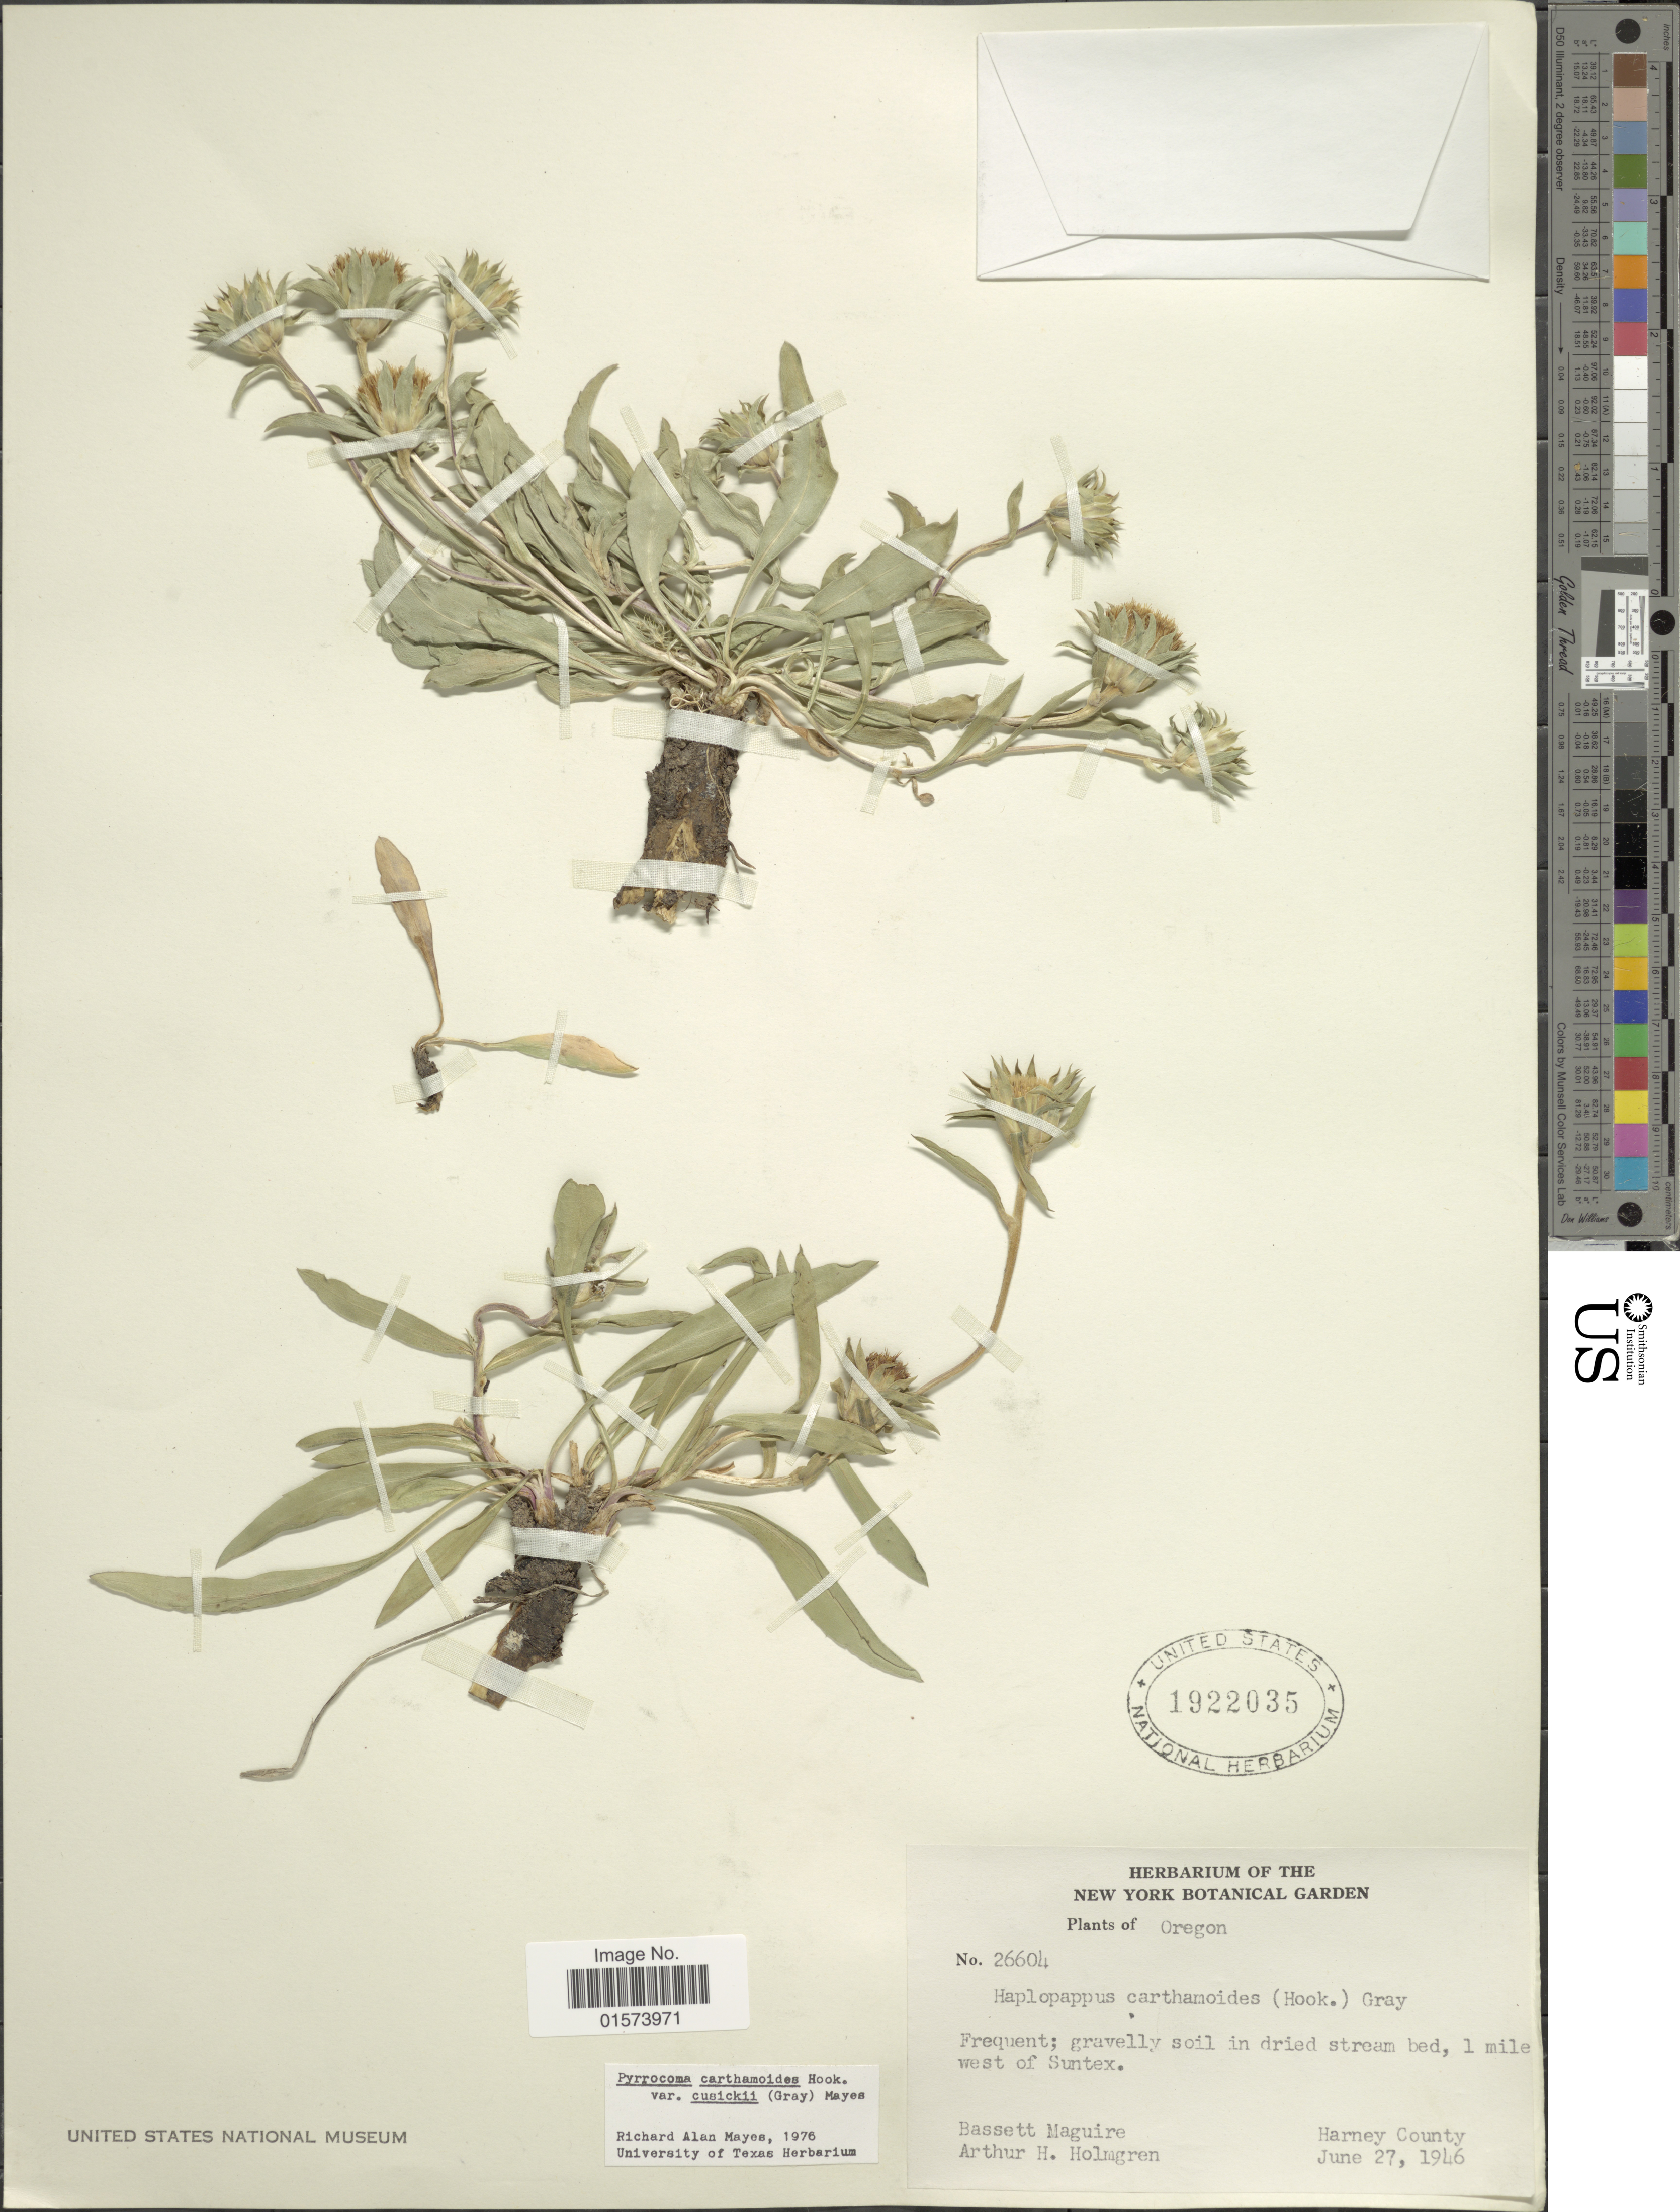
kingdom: Plantae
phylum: Tracheophyta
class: Magnoliopsida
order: Asterales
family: Asteraceae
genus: Pyrrocoma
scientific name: Pyrrocoma carthamoides var. cusickii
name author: (A. Gray) Mayes ex Kartesz & Gandhi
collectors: B. Maguire & A. H. Holmgren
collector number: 26604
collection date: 1946-06-27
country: United States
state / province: Oregon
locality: Gravelly soil in dried stream bed, 1 mile west of Suntex, Harner County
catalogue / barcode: US 1922035